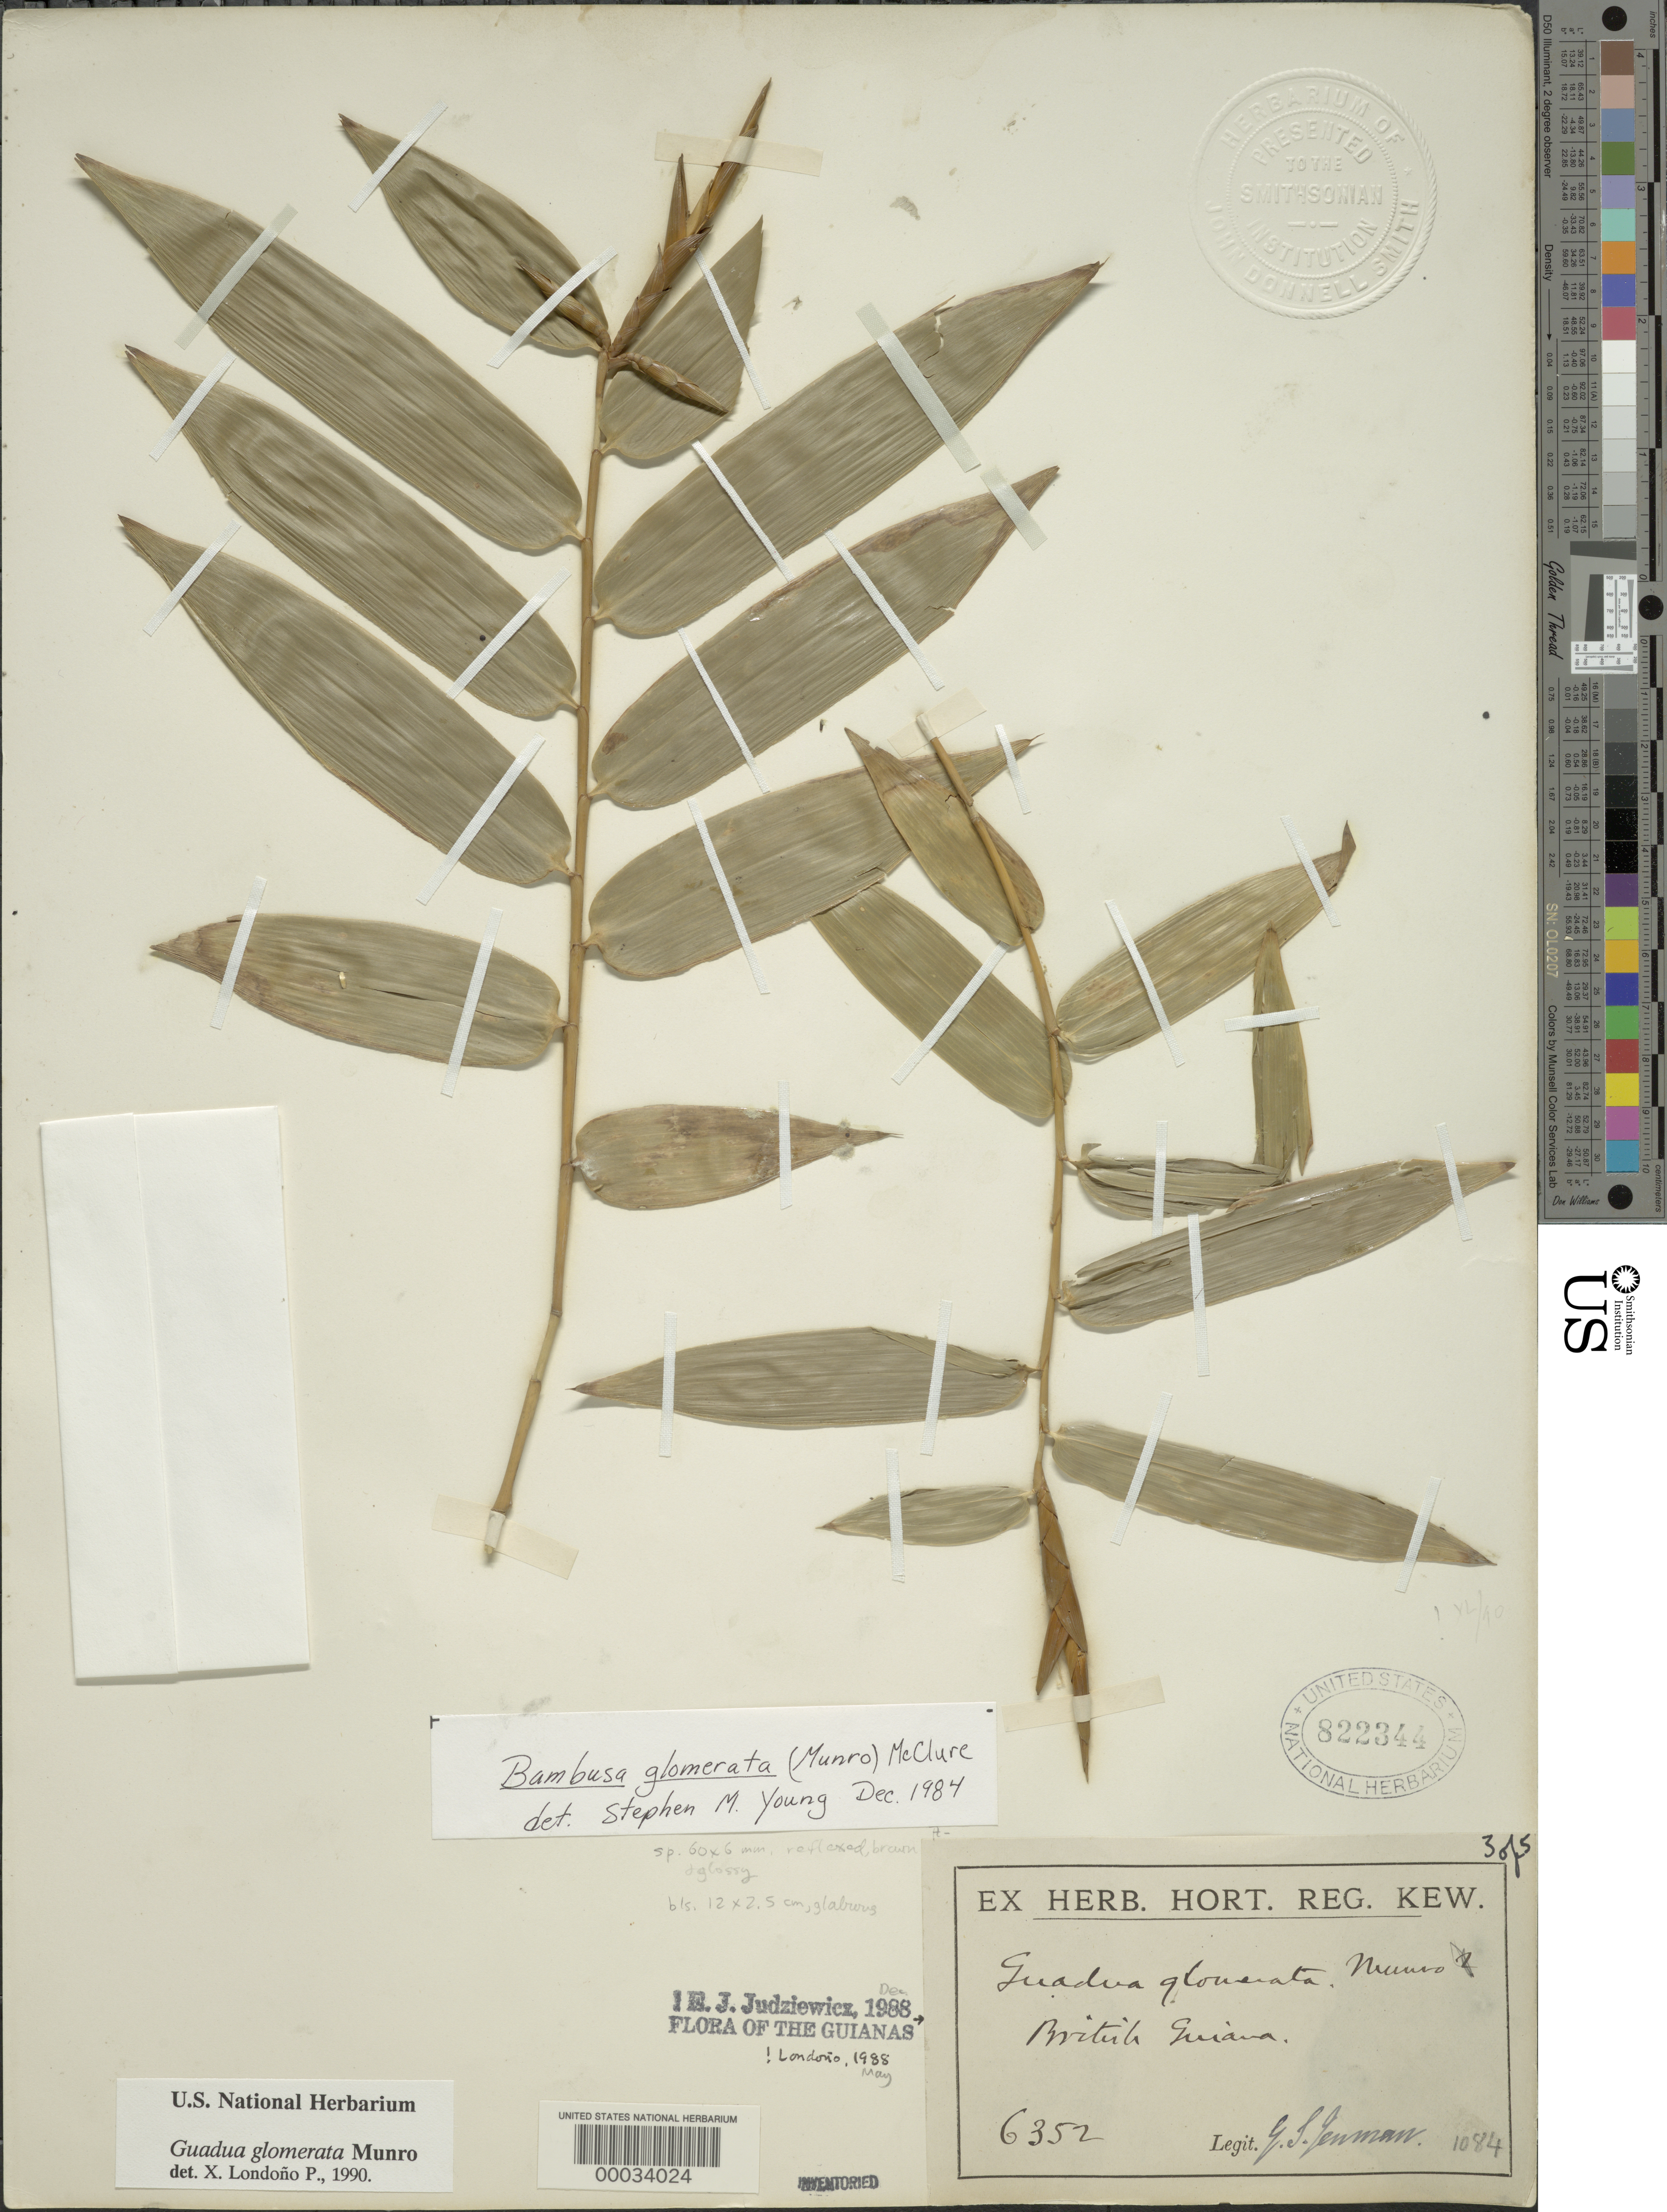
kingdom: Plantae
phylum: Tracheophyta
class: Liliopsida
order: Poales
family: Poaceae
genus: Guadua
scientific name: Guadua glomerata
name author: Munro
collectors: G. S. Jenman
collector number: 6352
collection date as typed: Mar 1892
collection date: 1892-03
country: Guyana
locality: Essequebo and demerara rivers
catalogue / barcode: US 822344